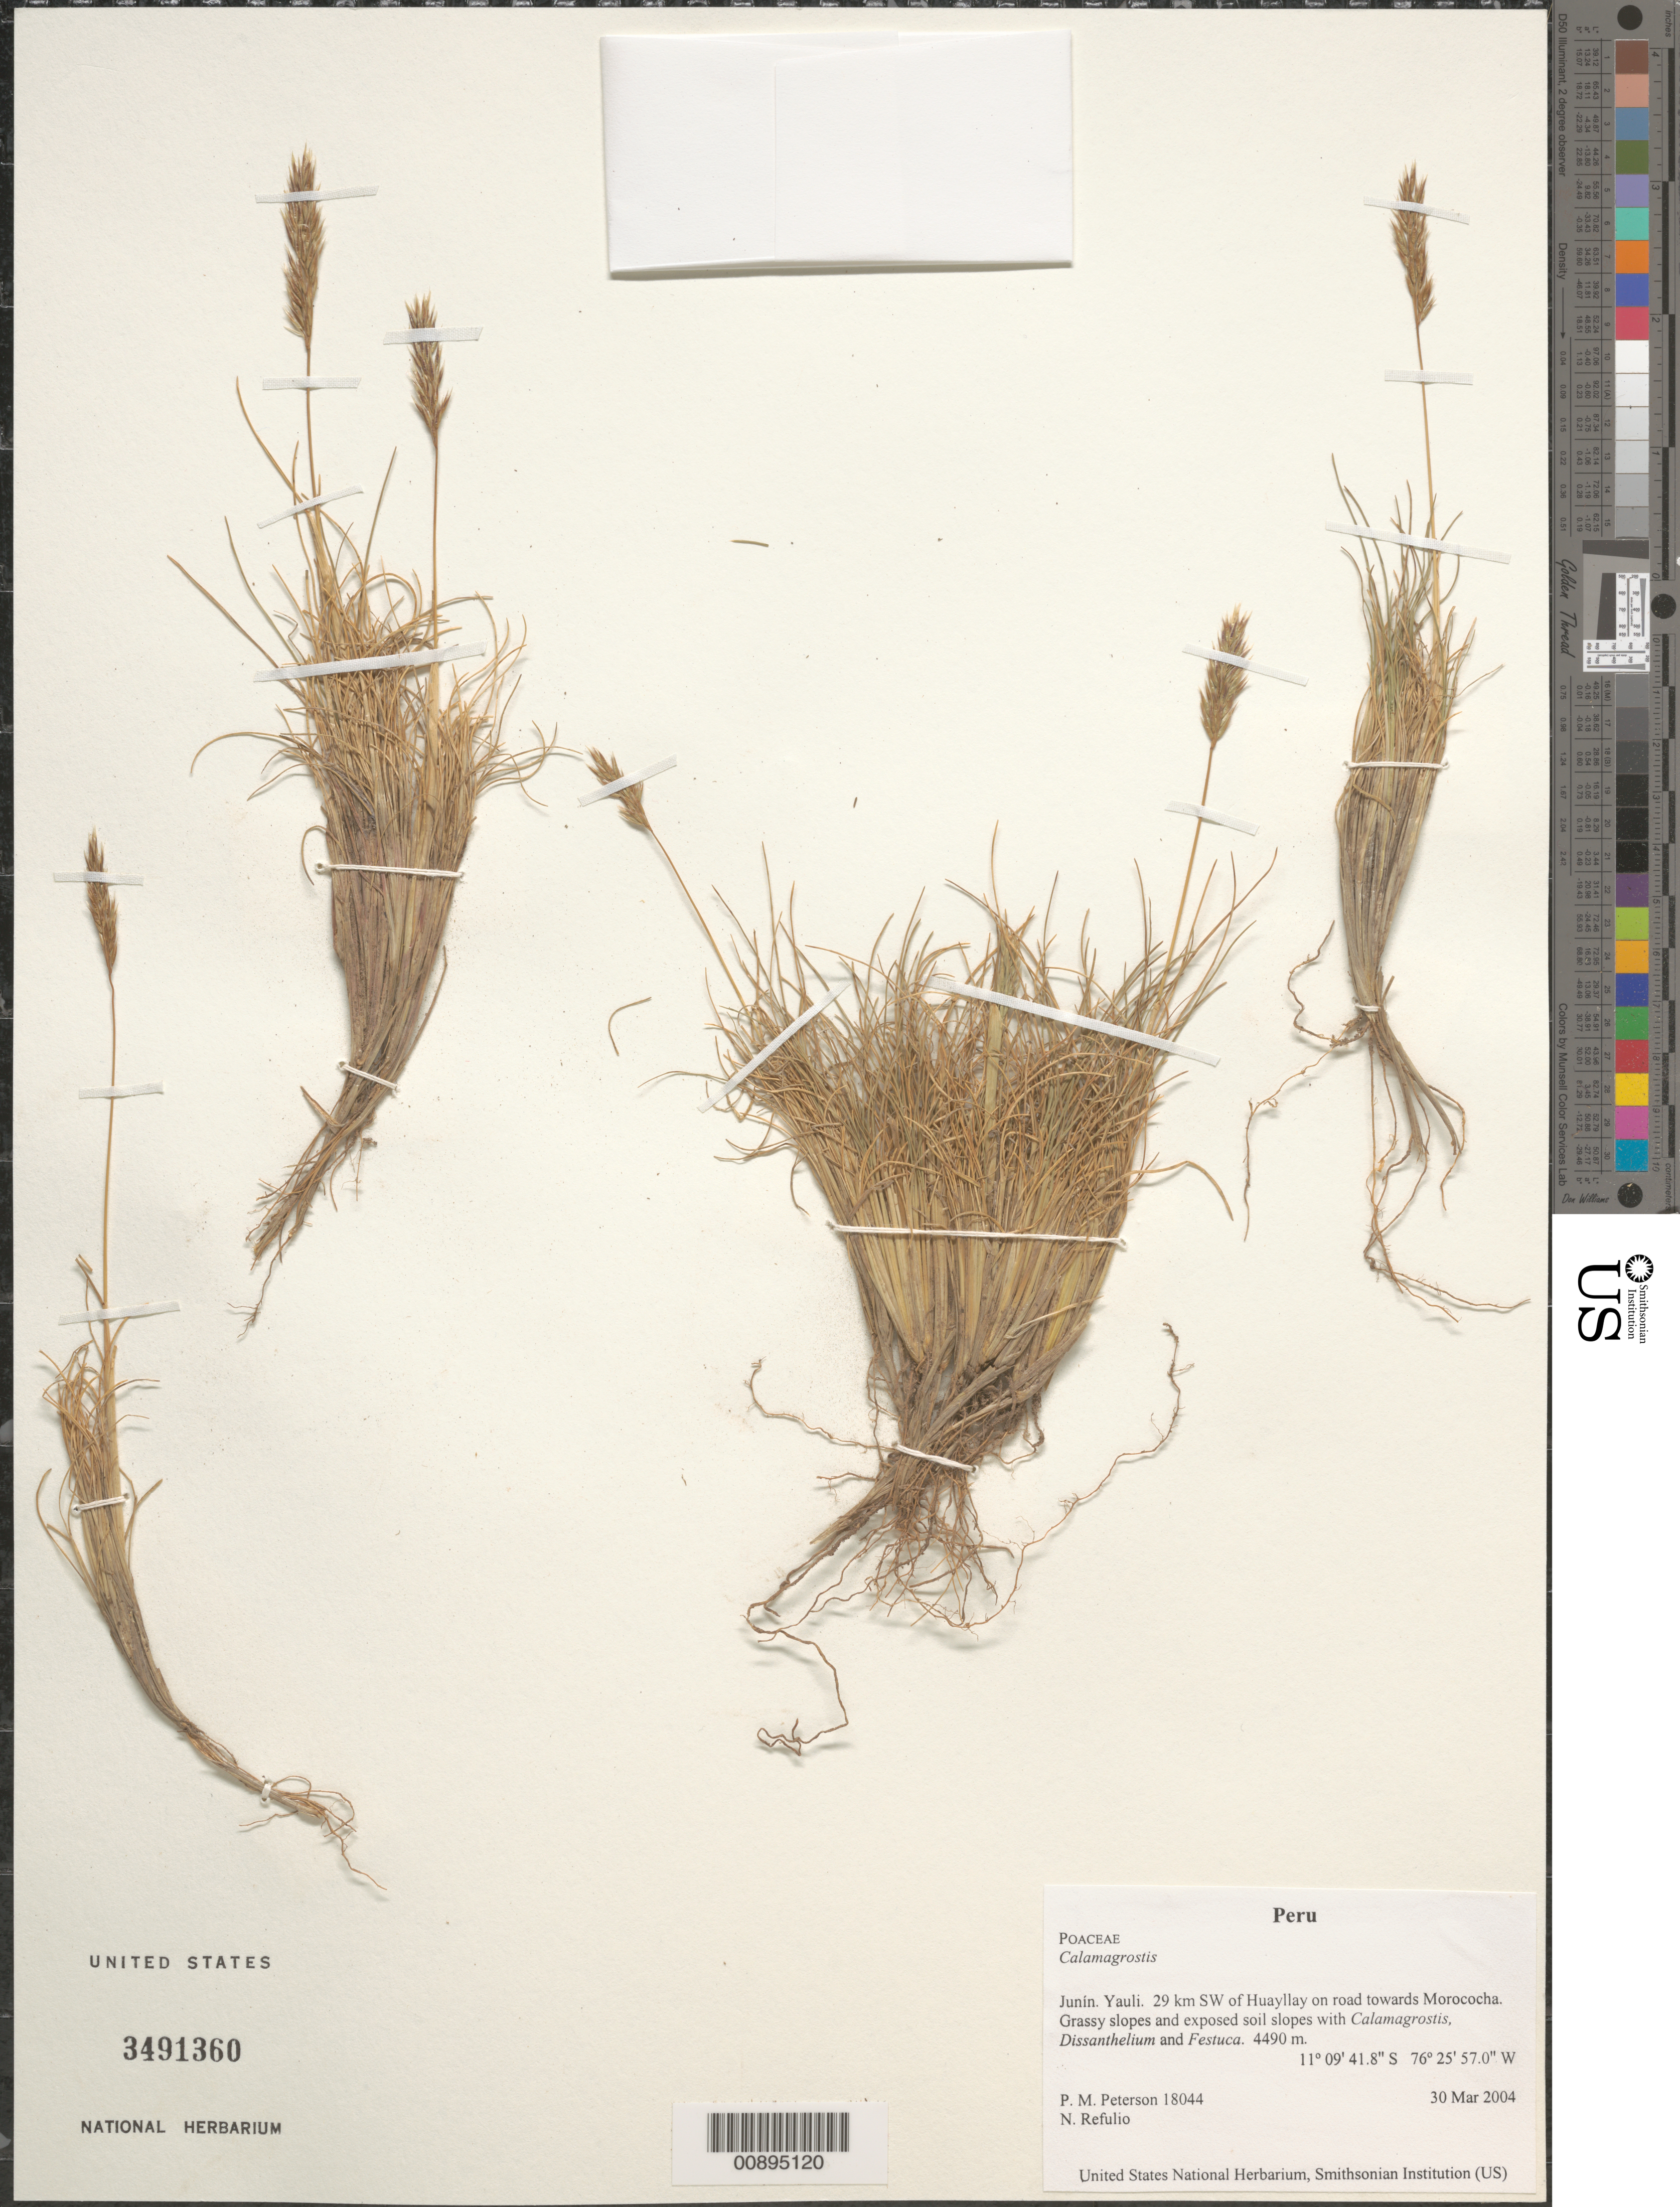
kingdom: Plantae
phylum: Tracheophyta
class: Liliopsida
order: Poales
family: Poaceae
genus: Calamagrostis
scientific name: Calamagrostis sp.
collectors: P. M. Peterson & N. Refulio-Rodríguez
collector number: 18044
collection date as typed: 30 Mar 2004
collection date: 2004-03-30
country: Peru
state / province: Junín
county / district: Yauli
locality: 29 km SW of Huayllay on road towards Morococha. Grassy slopes and exposed soil slopes with Calamagrostis, Dissanthelium and Festuca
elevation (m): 4490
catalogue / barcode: US 3491360